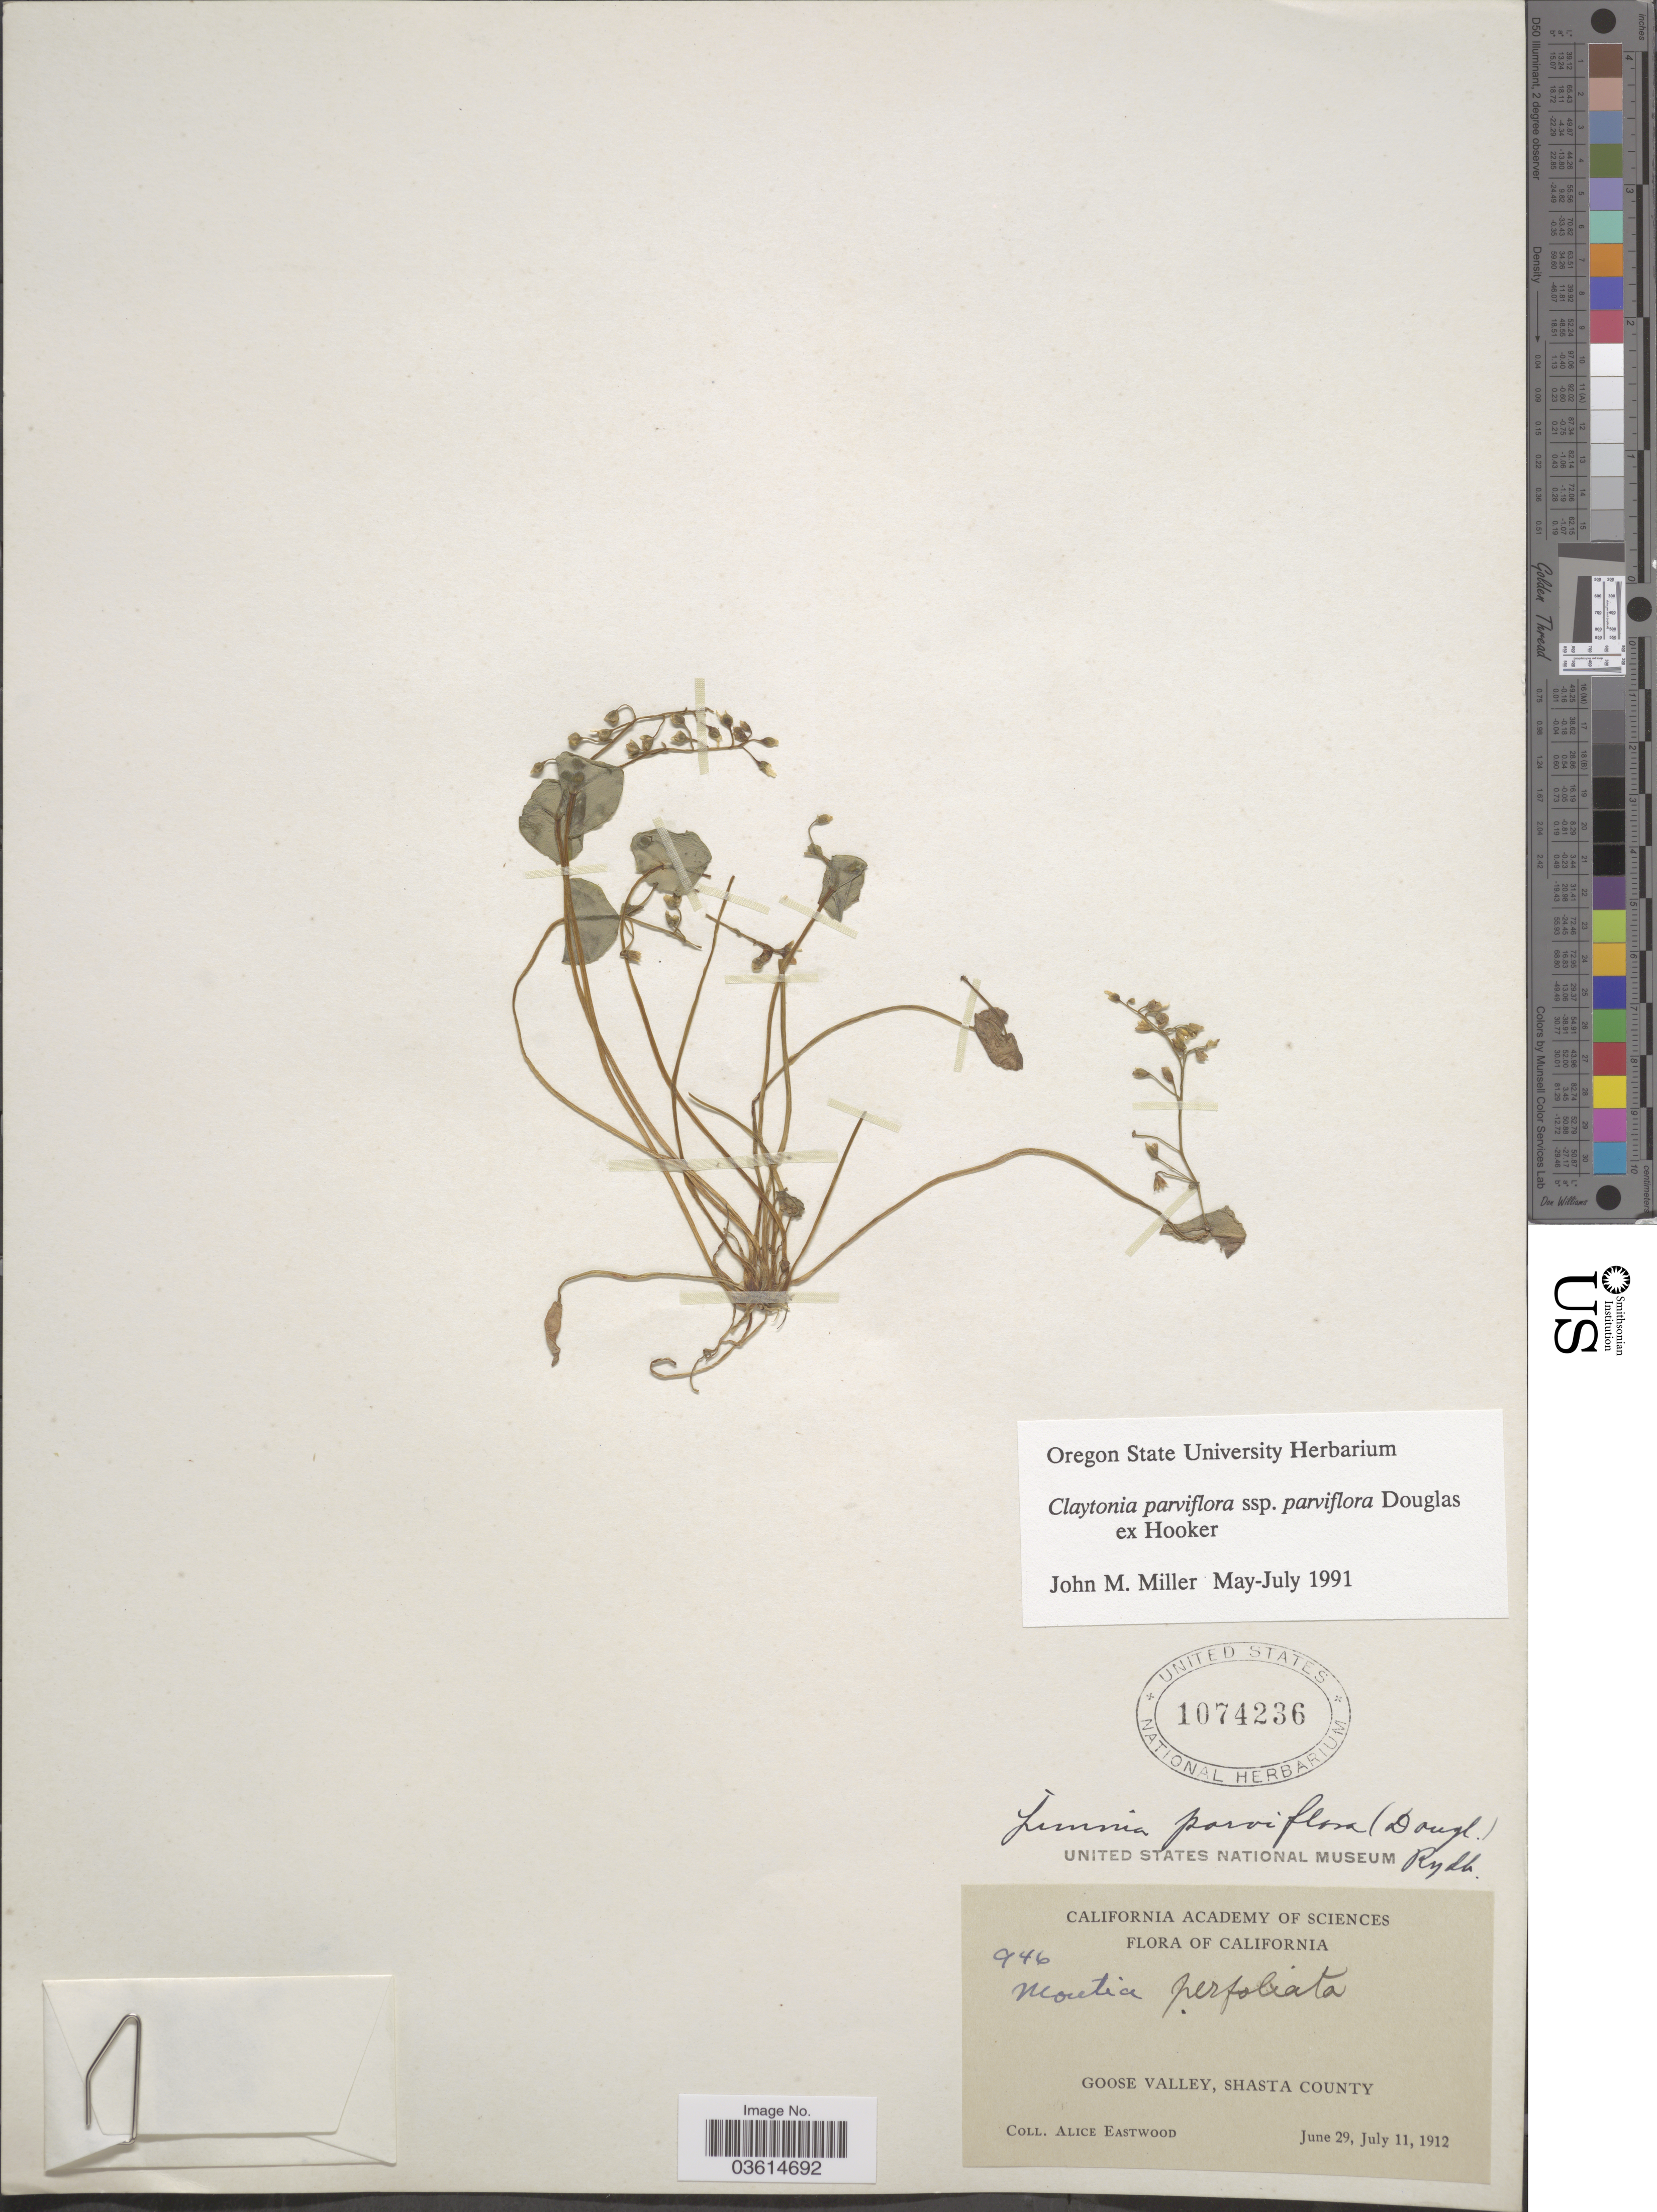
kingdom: Plantae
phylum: Tracheophyta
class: Magnoliopsida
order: Caryophyllales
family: Montiaceae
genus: Claytonia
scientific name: Claytonia parviflora subsp. parviflora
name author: Douglas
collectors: A. Eastwood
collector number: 946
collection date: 1912-06-29/1912-07-11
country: United States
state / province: California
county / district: Shasta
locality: Goose Valley, Shasta County.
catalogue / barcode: US 1074236